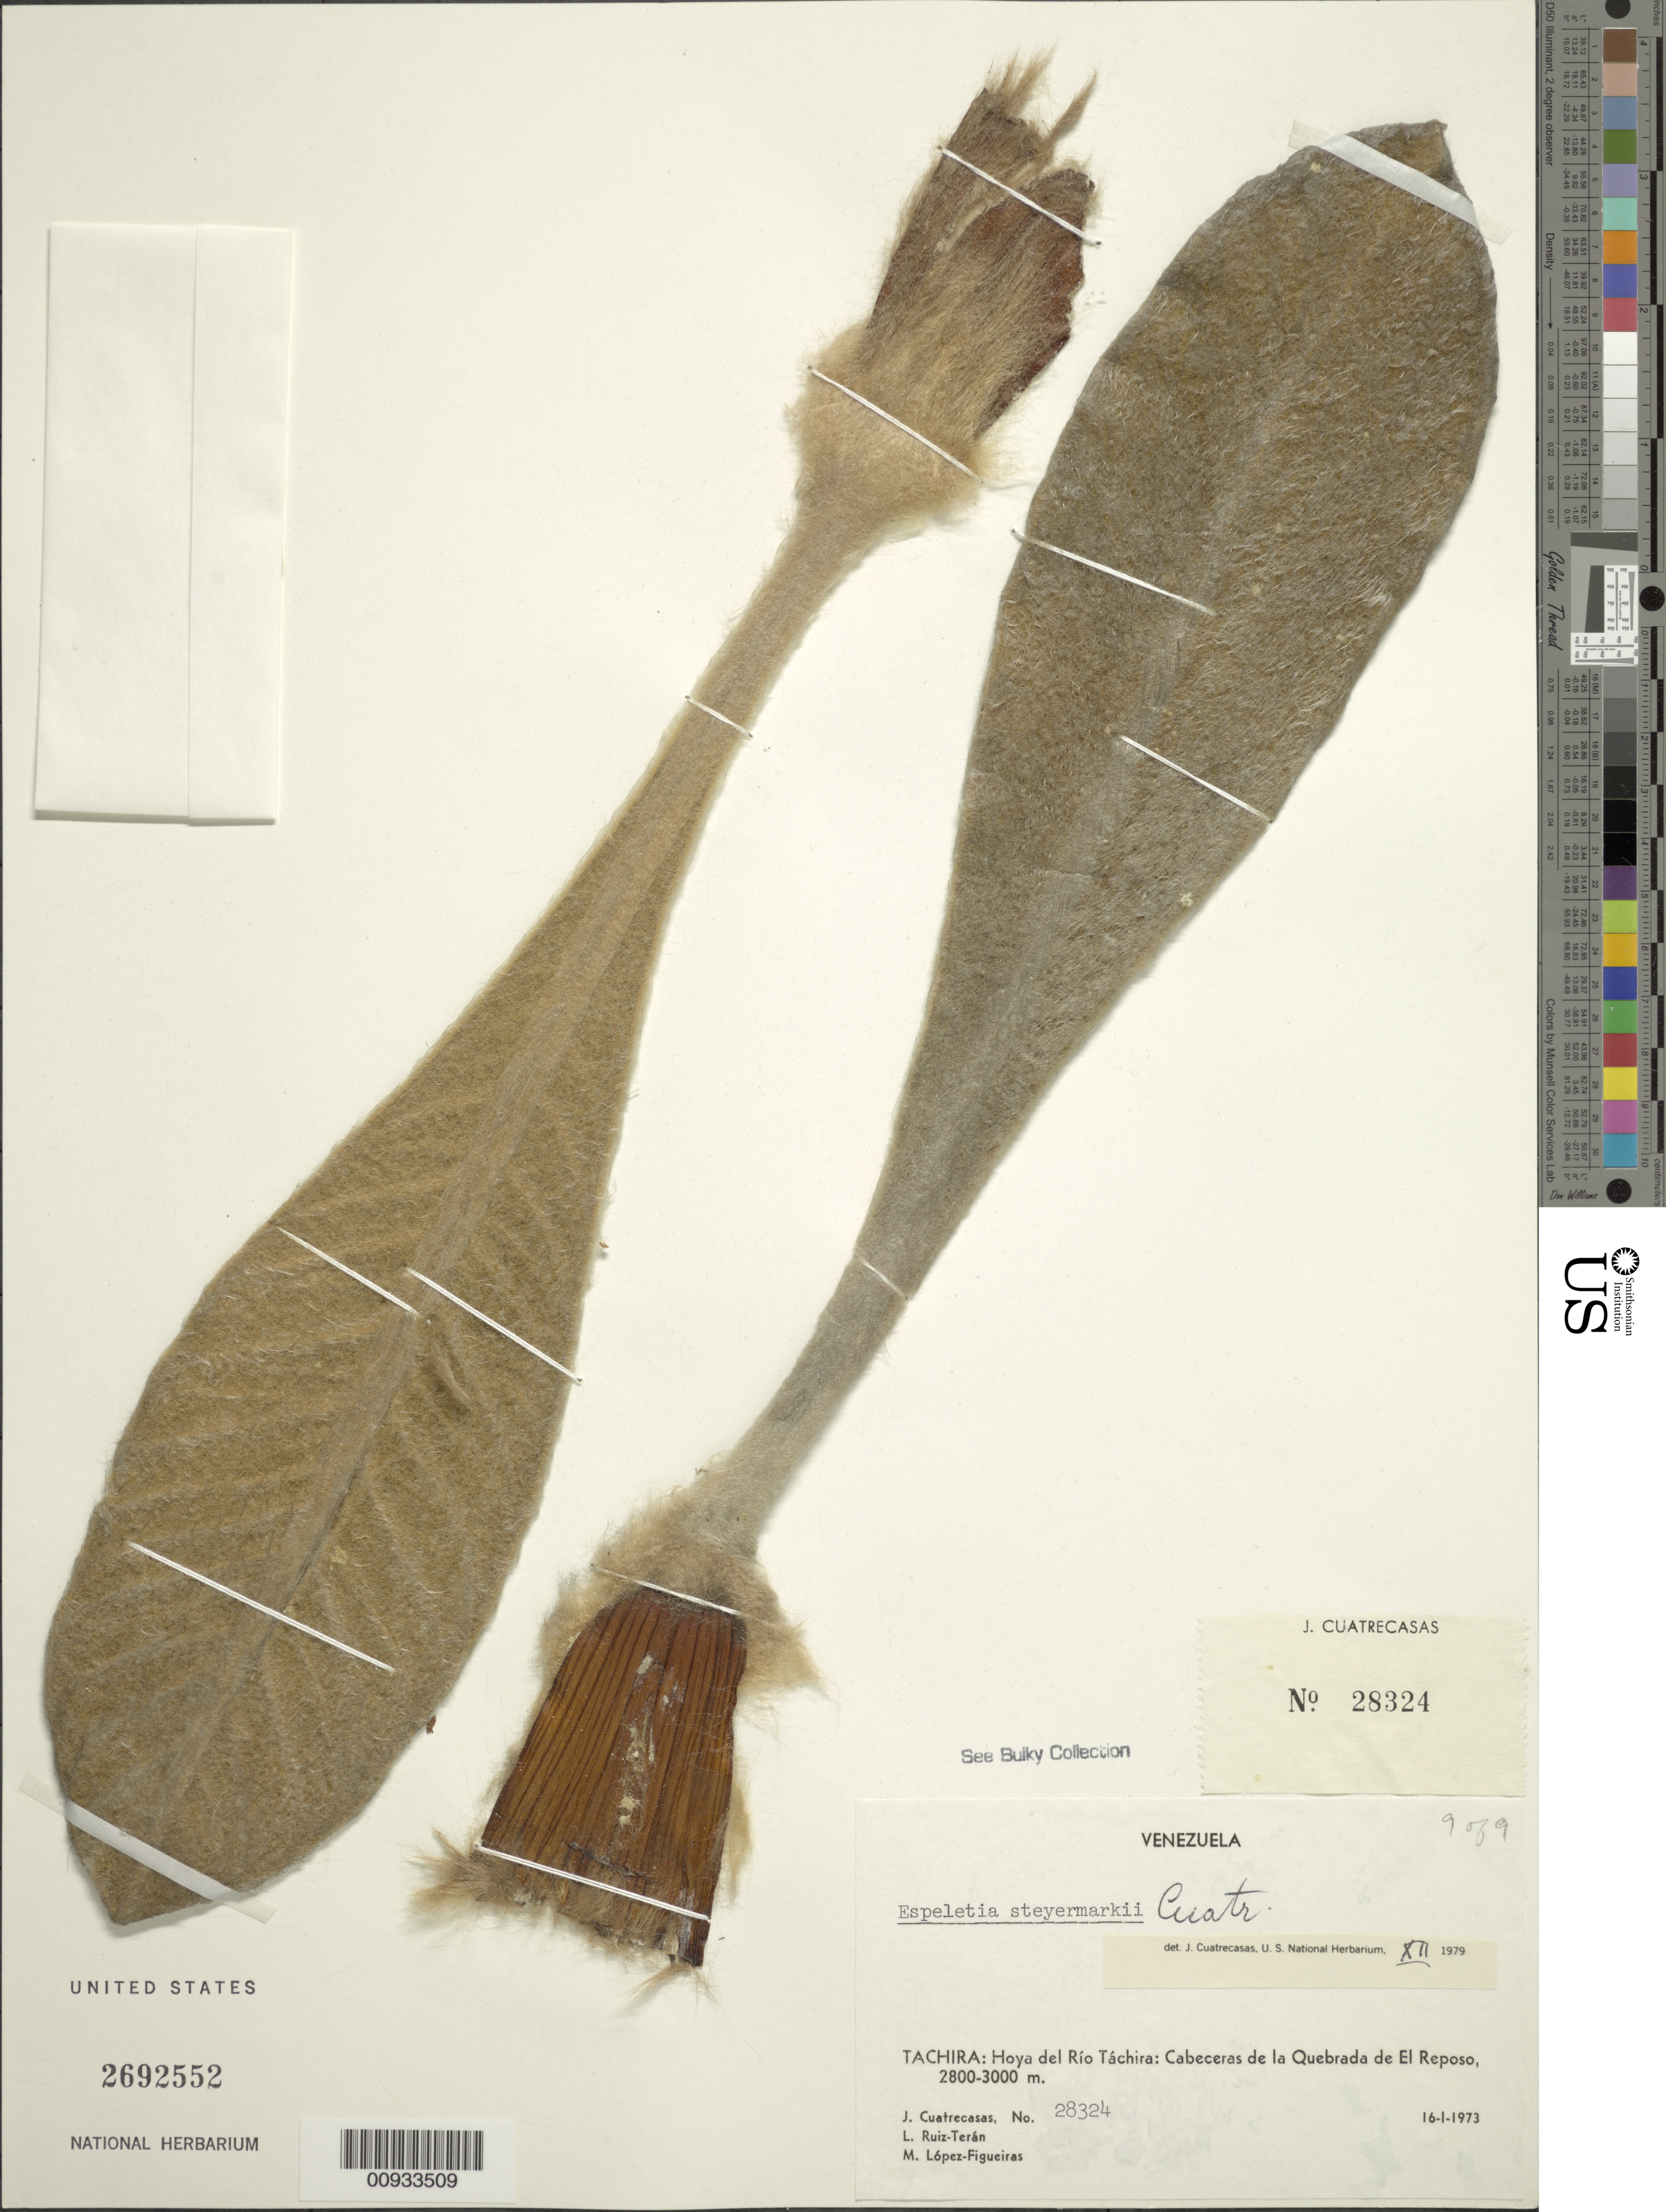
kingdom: Plantae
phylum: Tracheophyta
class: Magnoliopsida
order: Asterales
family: Asteraceae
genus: Espeletia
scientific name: Espeletia steyermarkii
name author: Cuatrec.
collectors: J. Cuatrecasas, L. E. Ruíz-Terán & M. López Figueiras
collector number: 28324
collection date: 1973-01-16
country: Venezuela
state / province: Tachira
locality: Hoya del Rio Tachira, Cabeceras de la Quebrada de El Reposo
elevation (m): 2800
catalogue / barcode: US 2692552